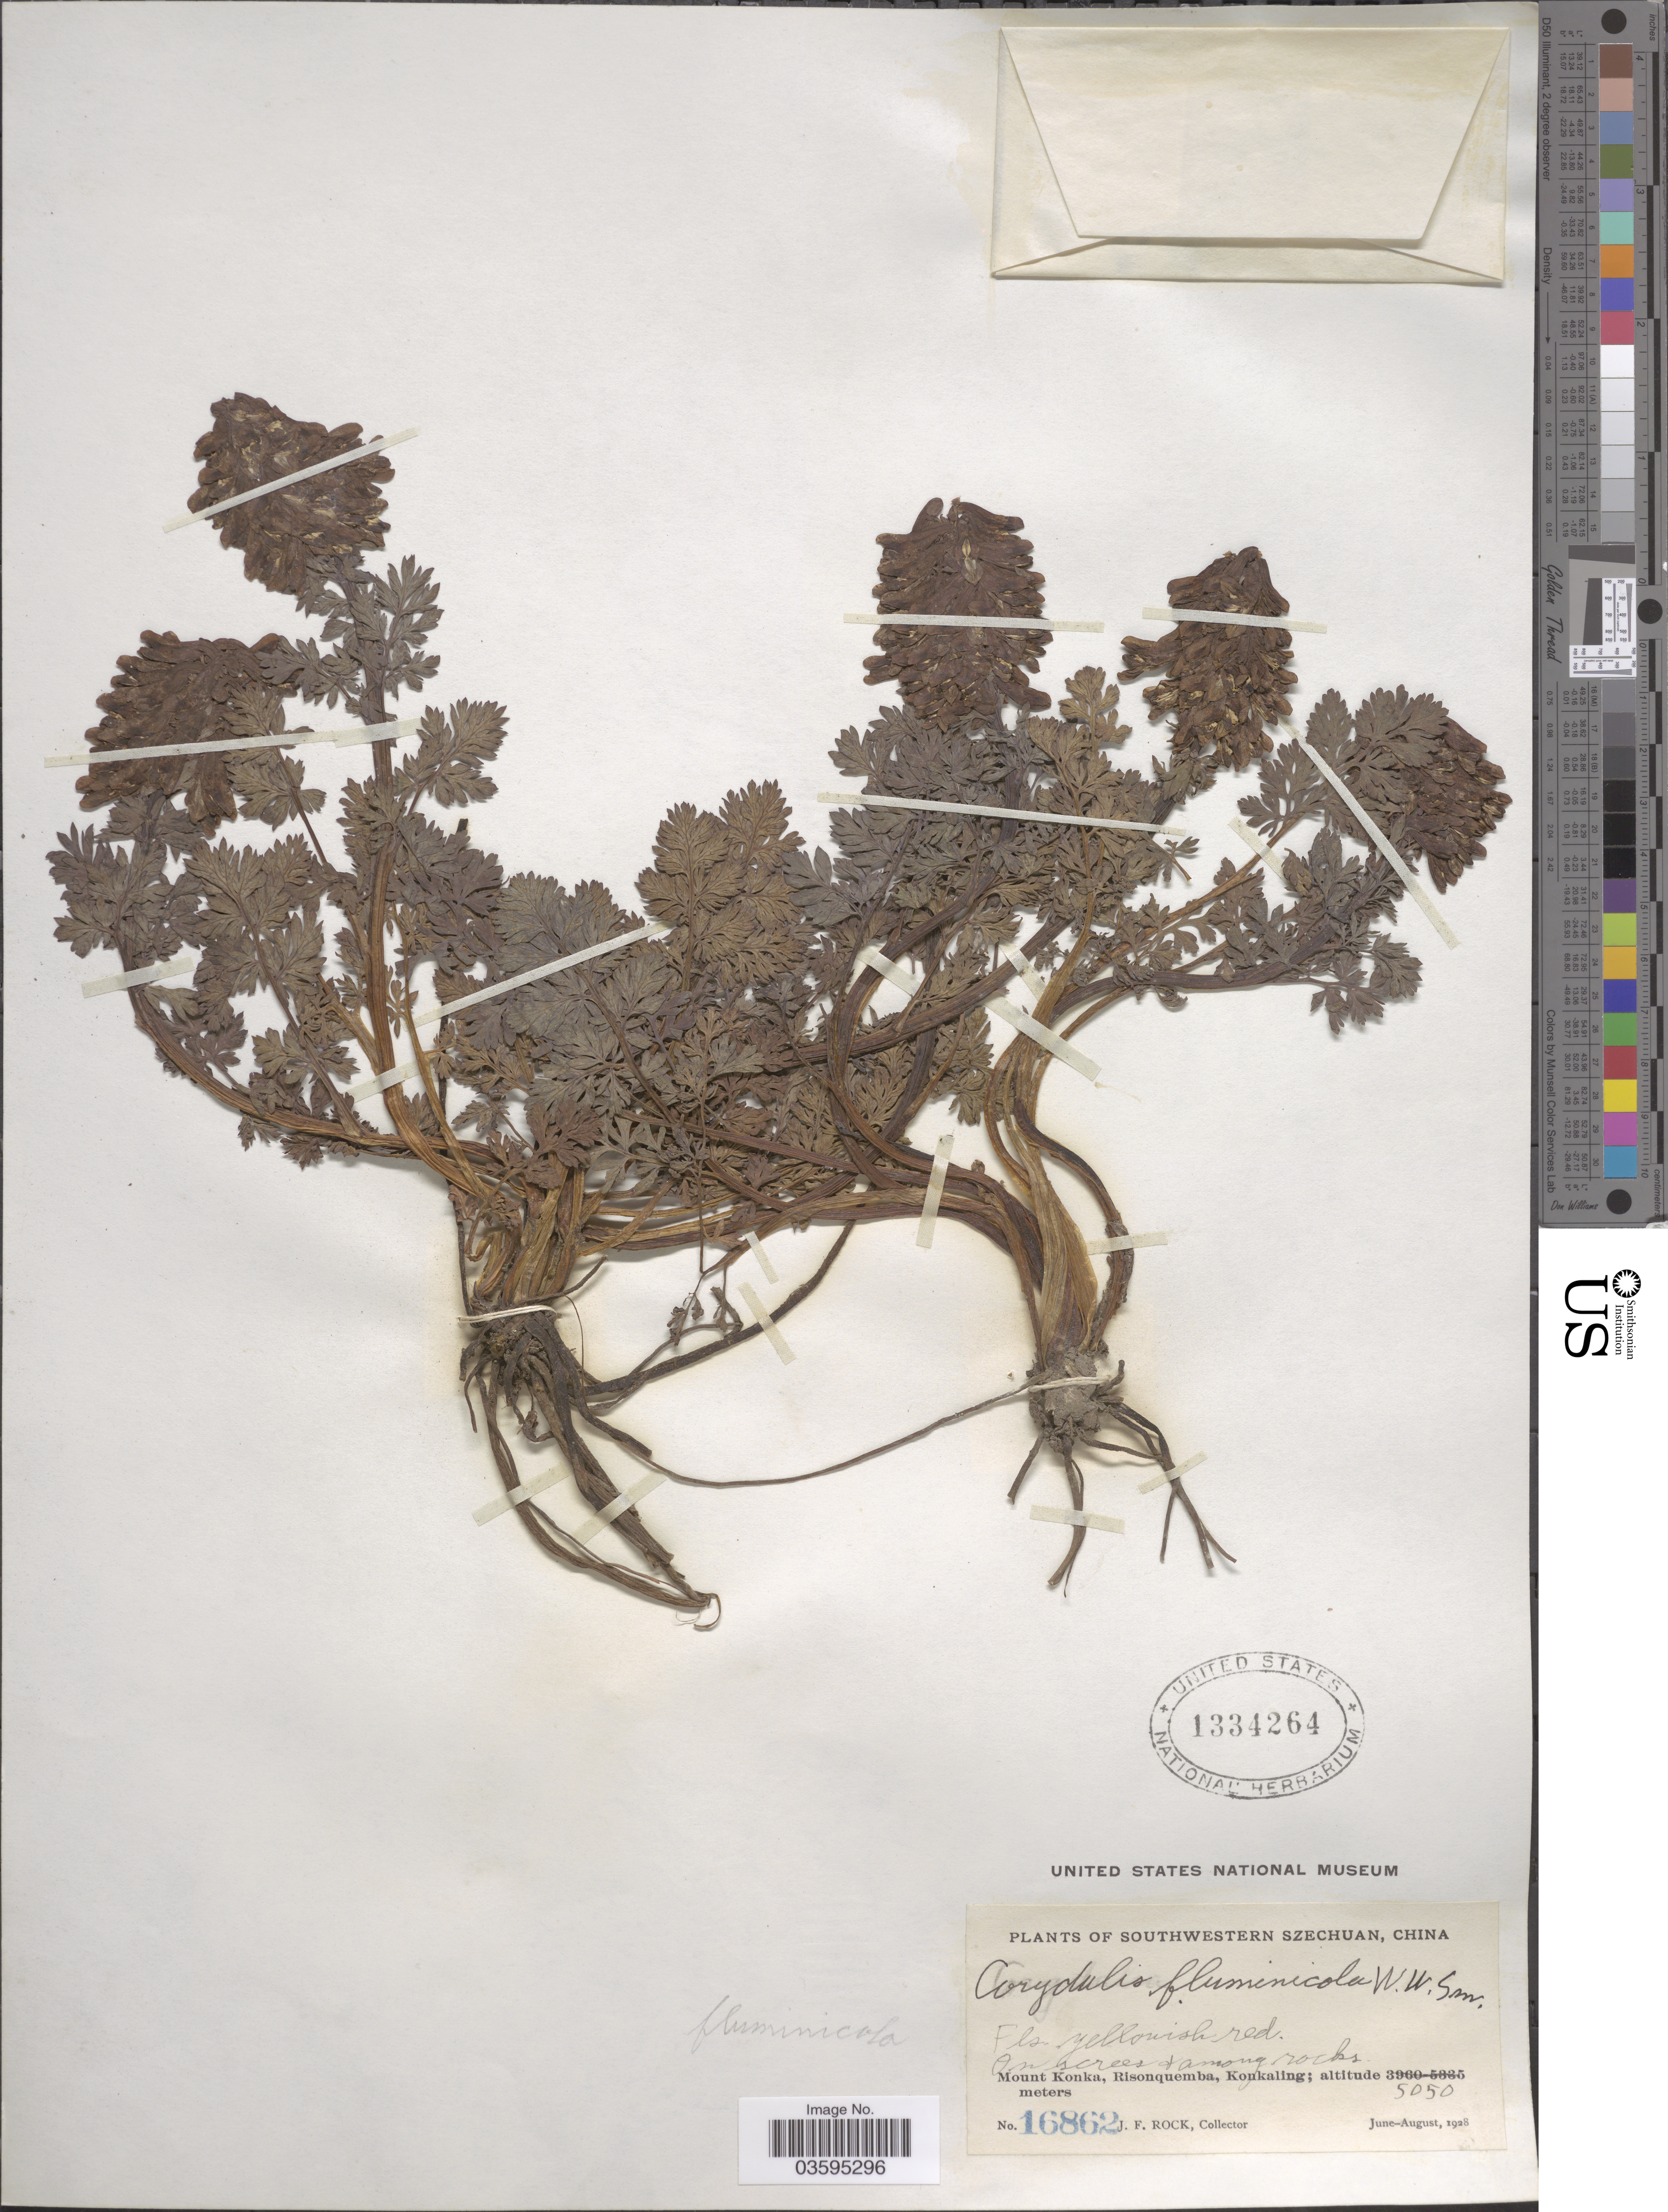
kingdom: Plantae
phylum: Tracheophyta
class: Magnoliopsida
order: Ranunculales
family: Papaveraceae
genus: Corydalis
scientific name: Corydalis hamata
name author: Franch.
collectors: J. Rock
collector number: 16862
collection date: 1928-06/1928-08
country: China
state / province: Sichuan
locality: The Muli (or Mili) Kingdom, Southwestern Szechuan. Mount Konka, Risonquemba, Konkaling.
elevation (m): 5050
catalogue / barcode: US 1334264